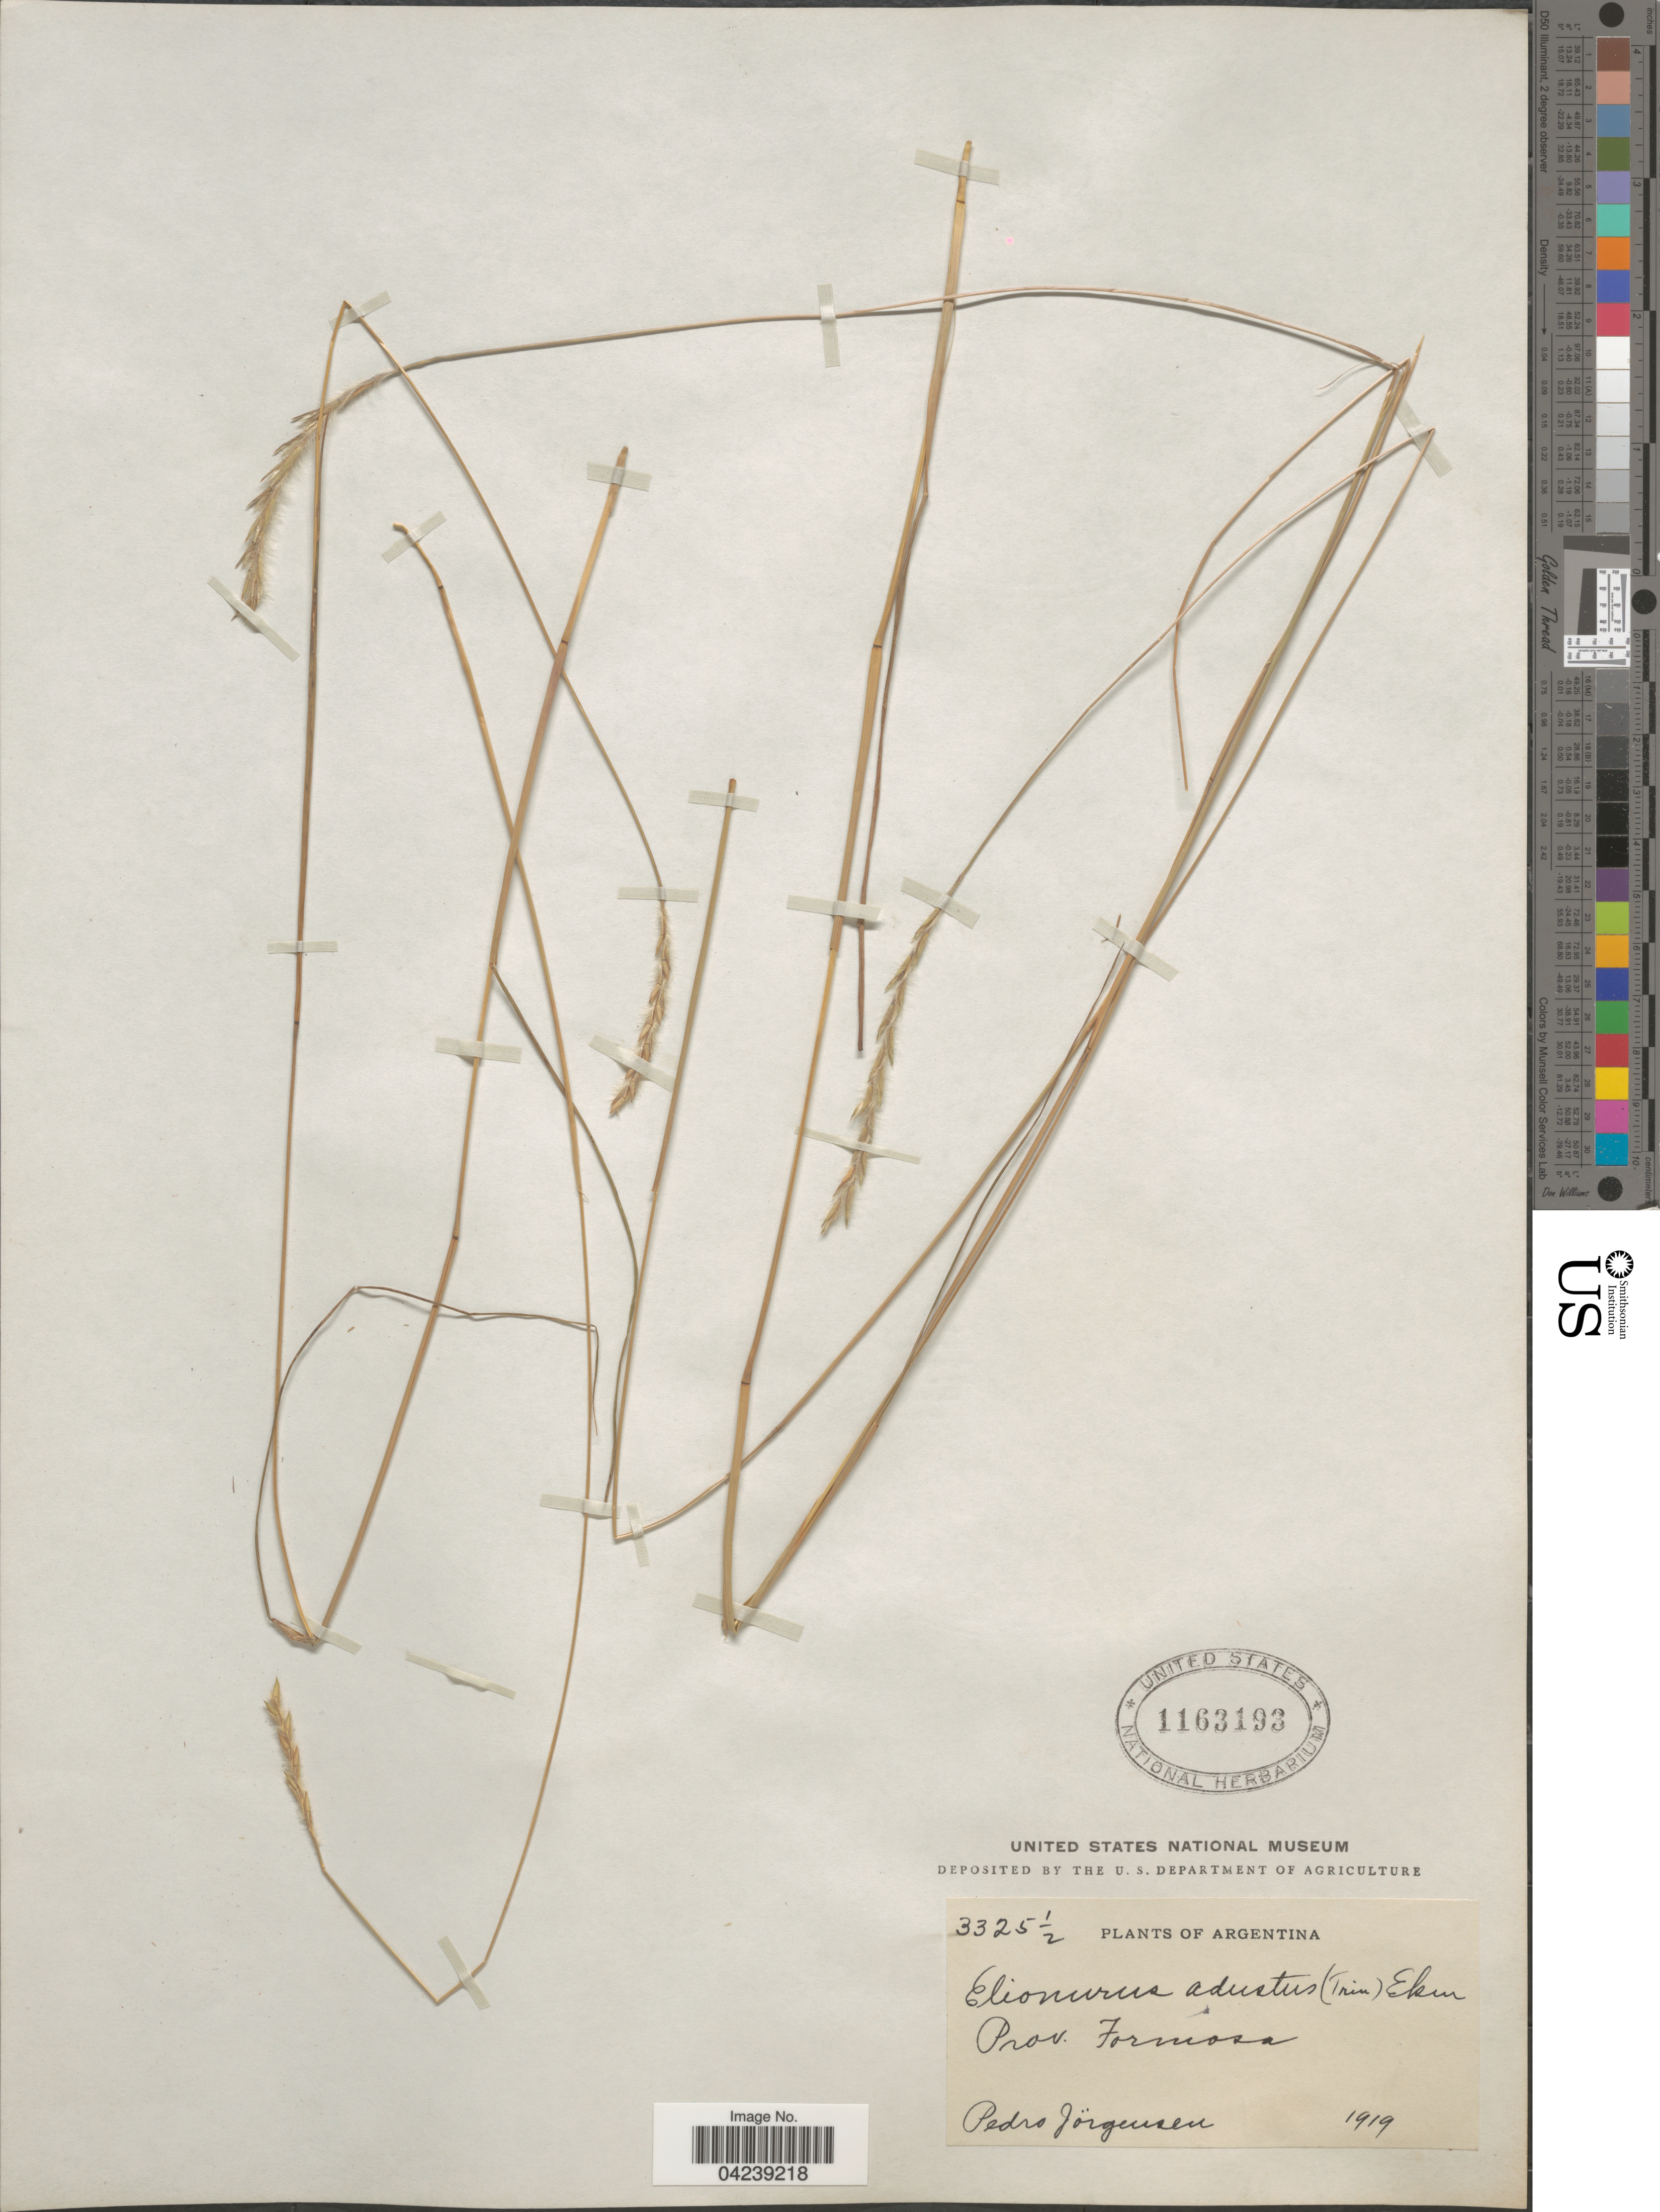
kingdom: Plantae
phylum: Tracheophyta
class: Liliopsida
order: Poales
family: Poaceae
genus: Elionurus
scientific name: Elionurus muticus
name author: (Spreng.) Kuntze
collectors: P. Jörgensen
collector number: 3325½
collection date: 1919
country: Argentina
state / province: Formosa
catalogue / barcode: US 1163193